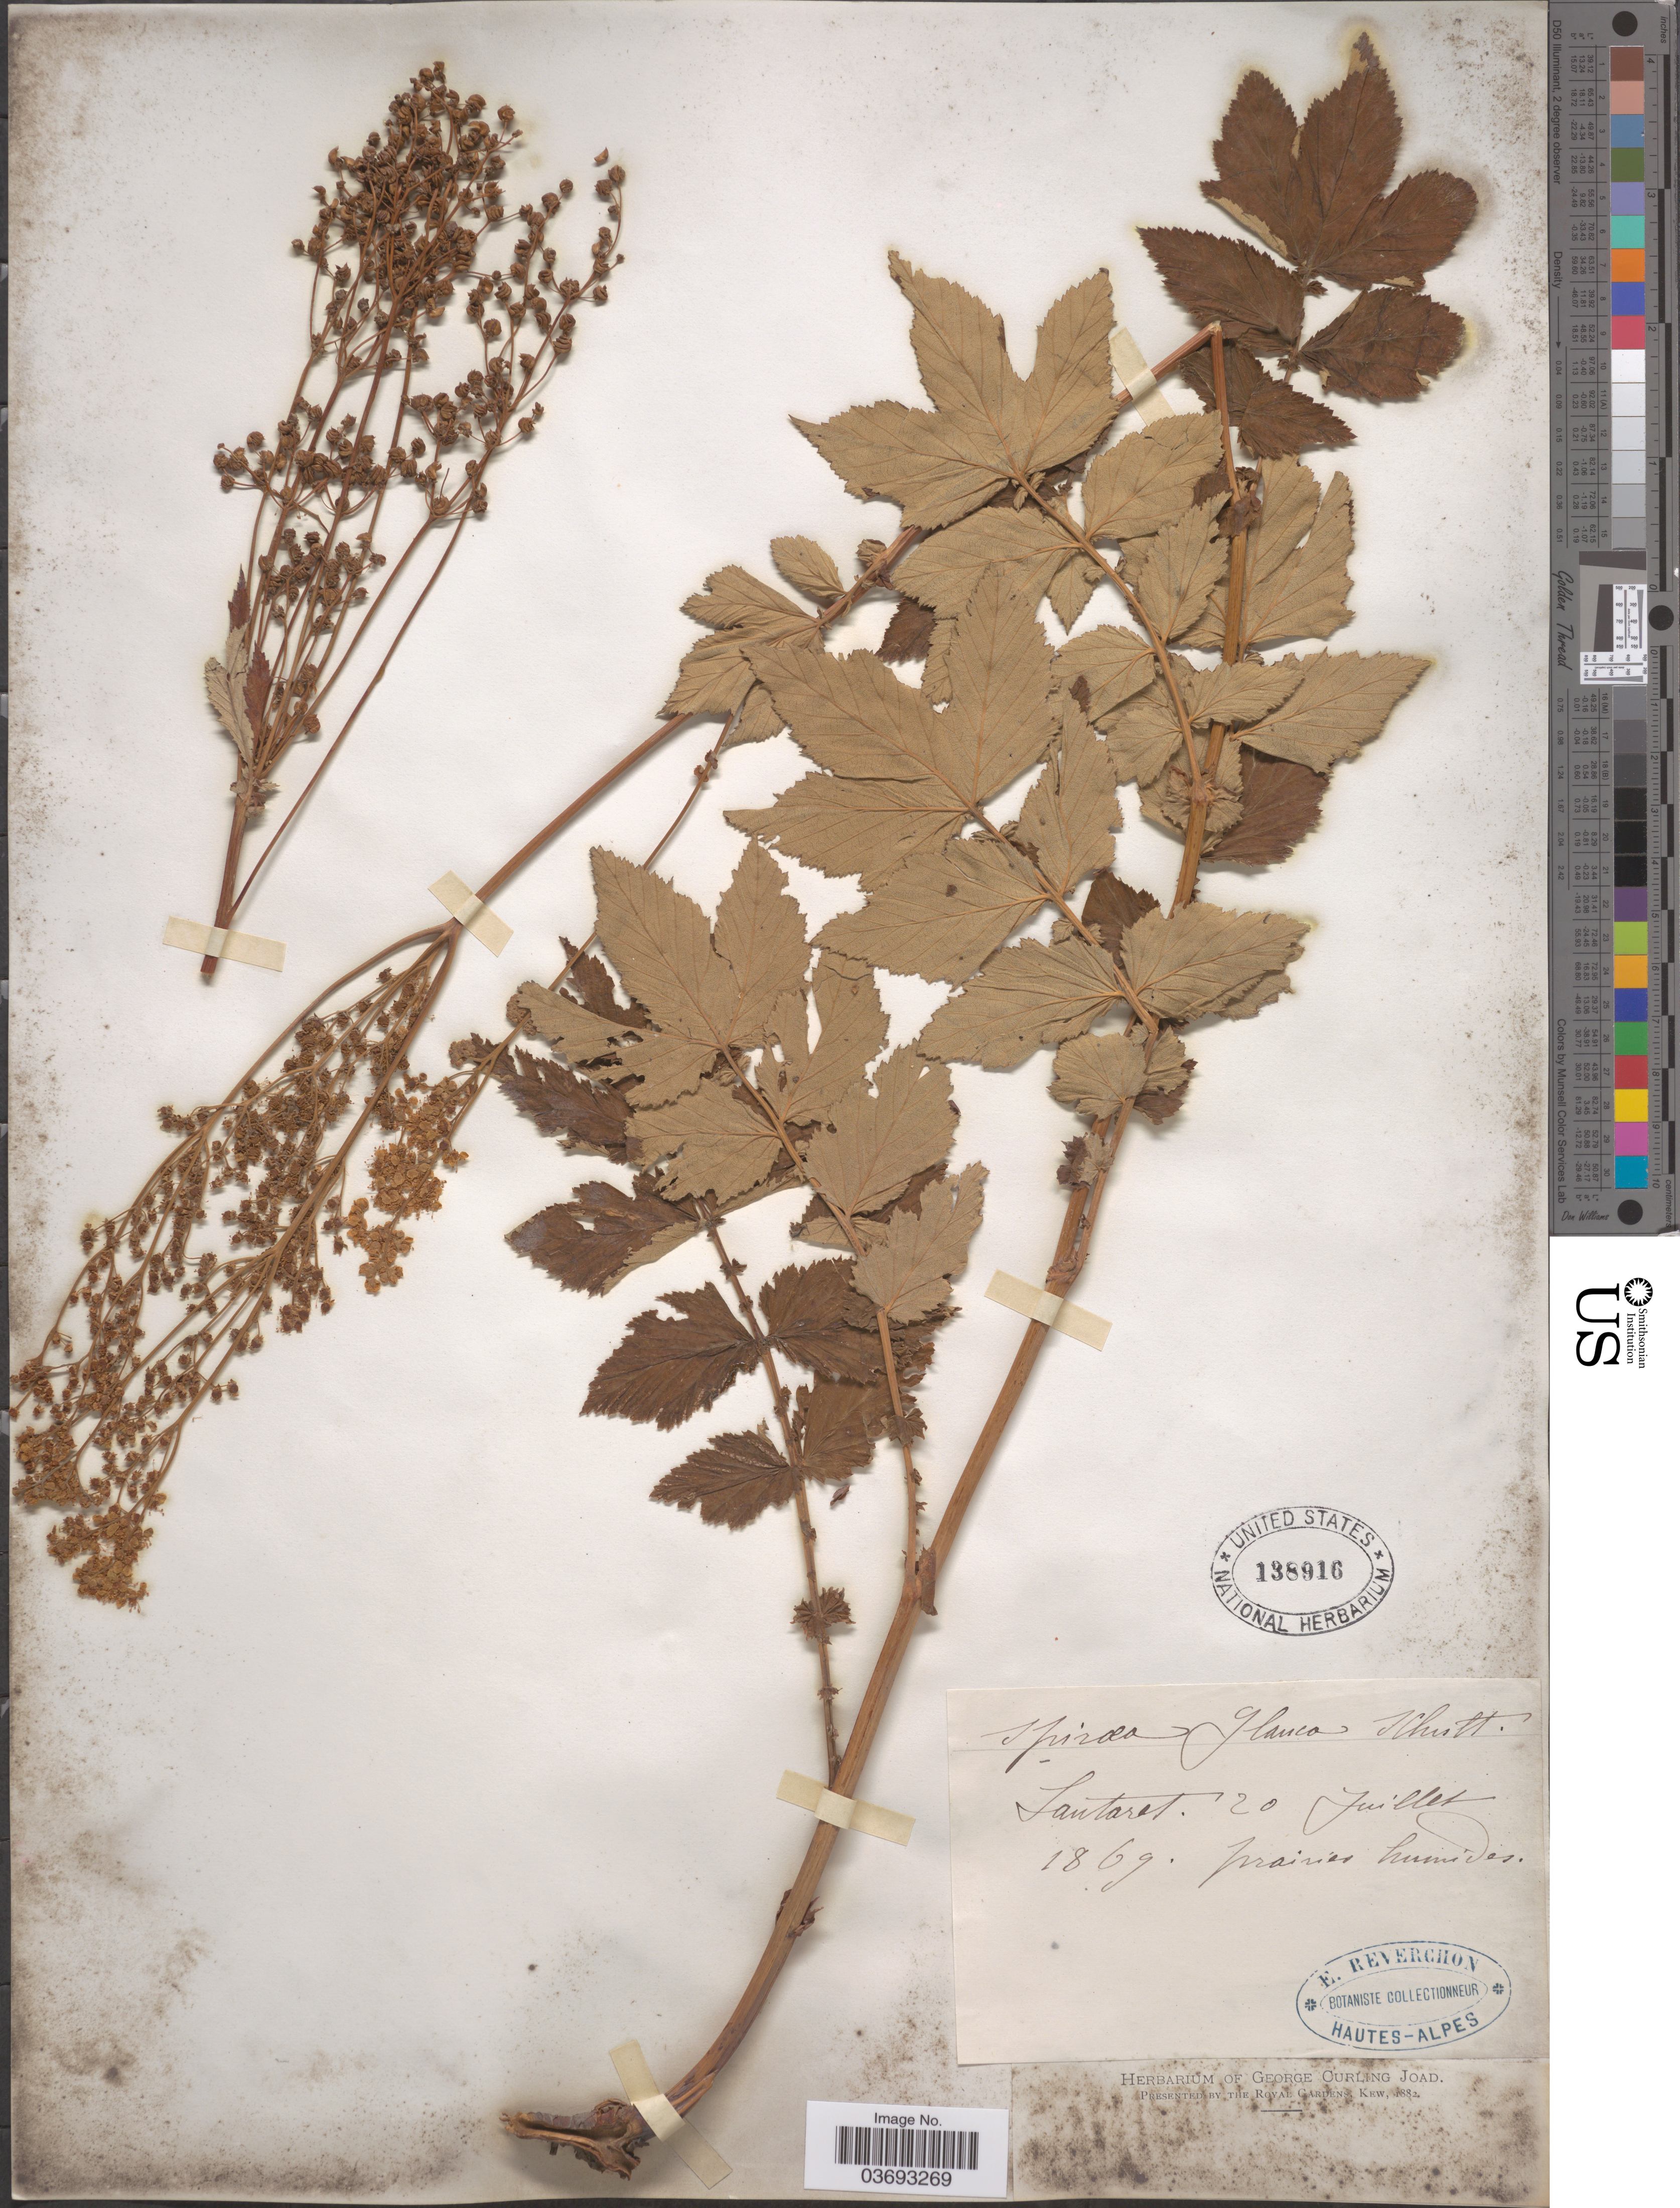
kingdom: Plantae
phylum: Tracheophyta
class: Magnoliopsida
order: Rosales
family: Rosaceae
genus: Spiraea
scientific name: Spiraea glauca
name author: Wall.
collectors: E. Reverchon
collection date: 1869-07-20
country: France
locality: Lautaret.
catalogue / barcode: US 138916